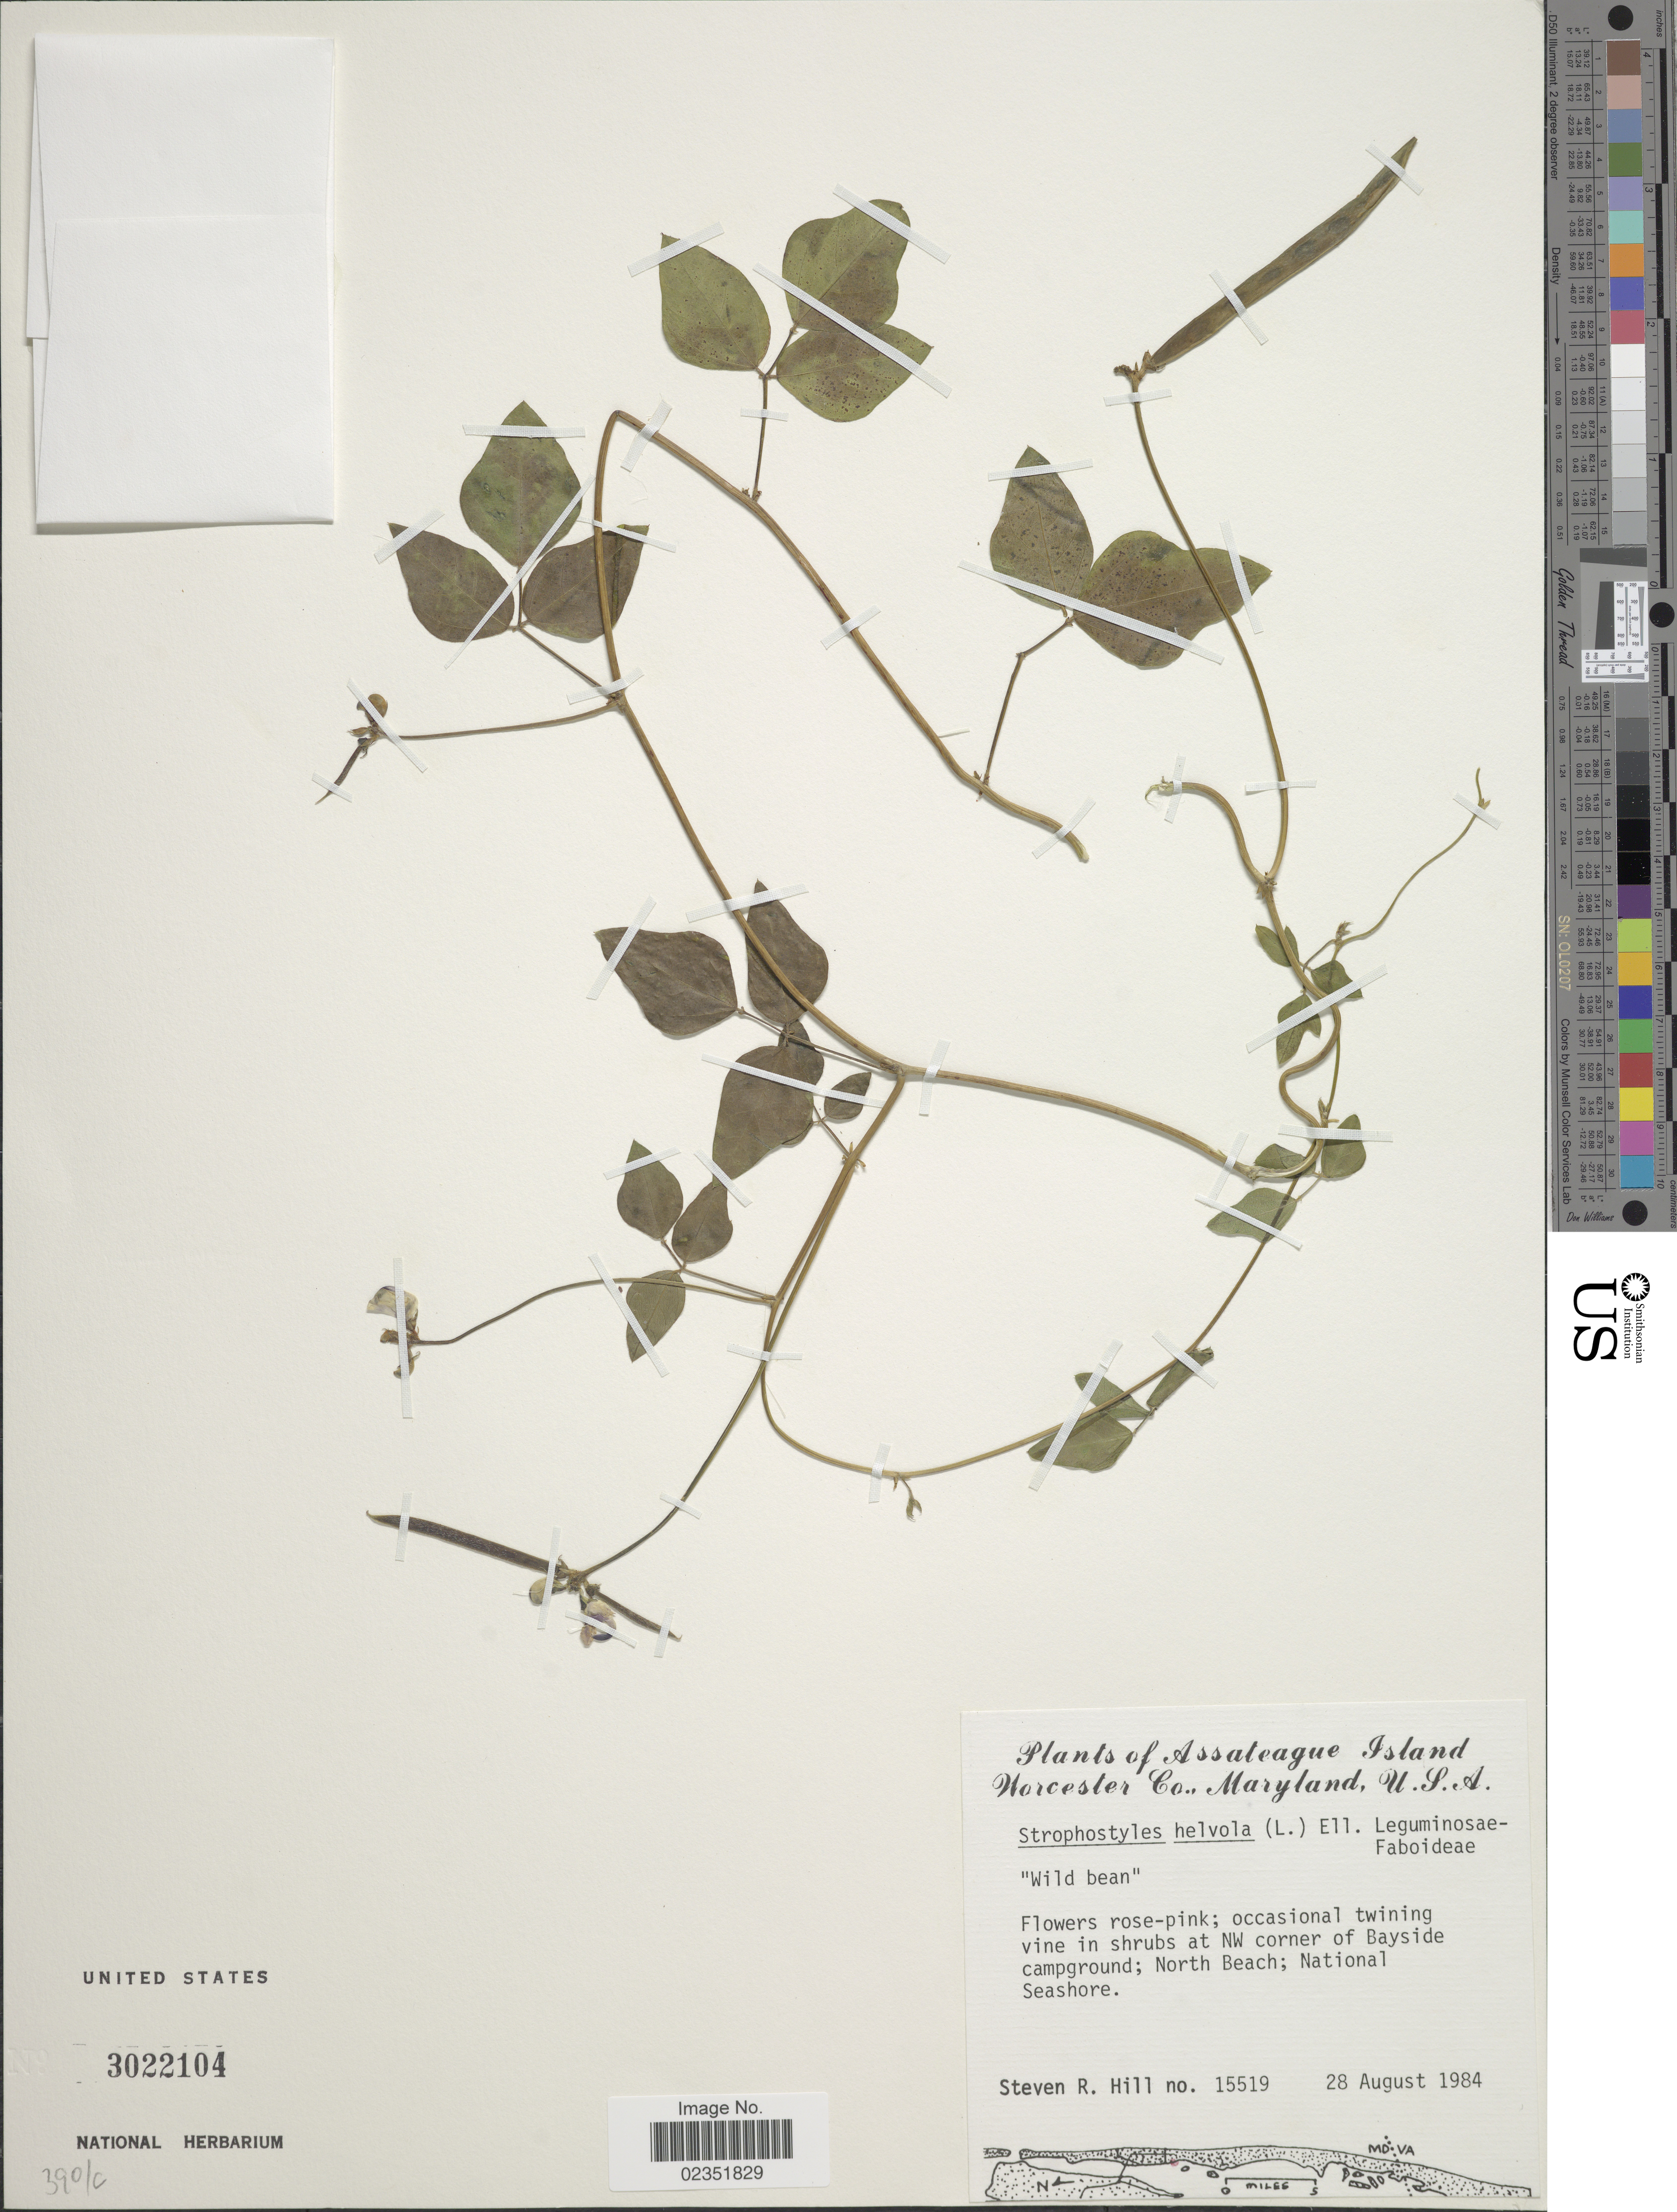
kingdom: Plantae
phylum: Tracheophyta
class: Magnoliopsida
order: Fabales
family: Fabaceae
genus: Strophostyles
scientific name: Strophostyles helvola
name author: (L.) Elliott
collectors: S. R. Hill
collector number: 11519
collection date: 1984-08-28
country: United States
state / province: Maryland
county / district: Worcester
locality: Assateague Island Worcester Co., occasional twining vine in shrubs at NW corner of Bayside campground; North Beach; National Seashore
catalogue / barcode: US 3022104